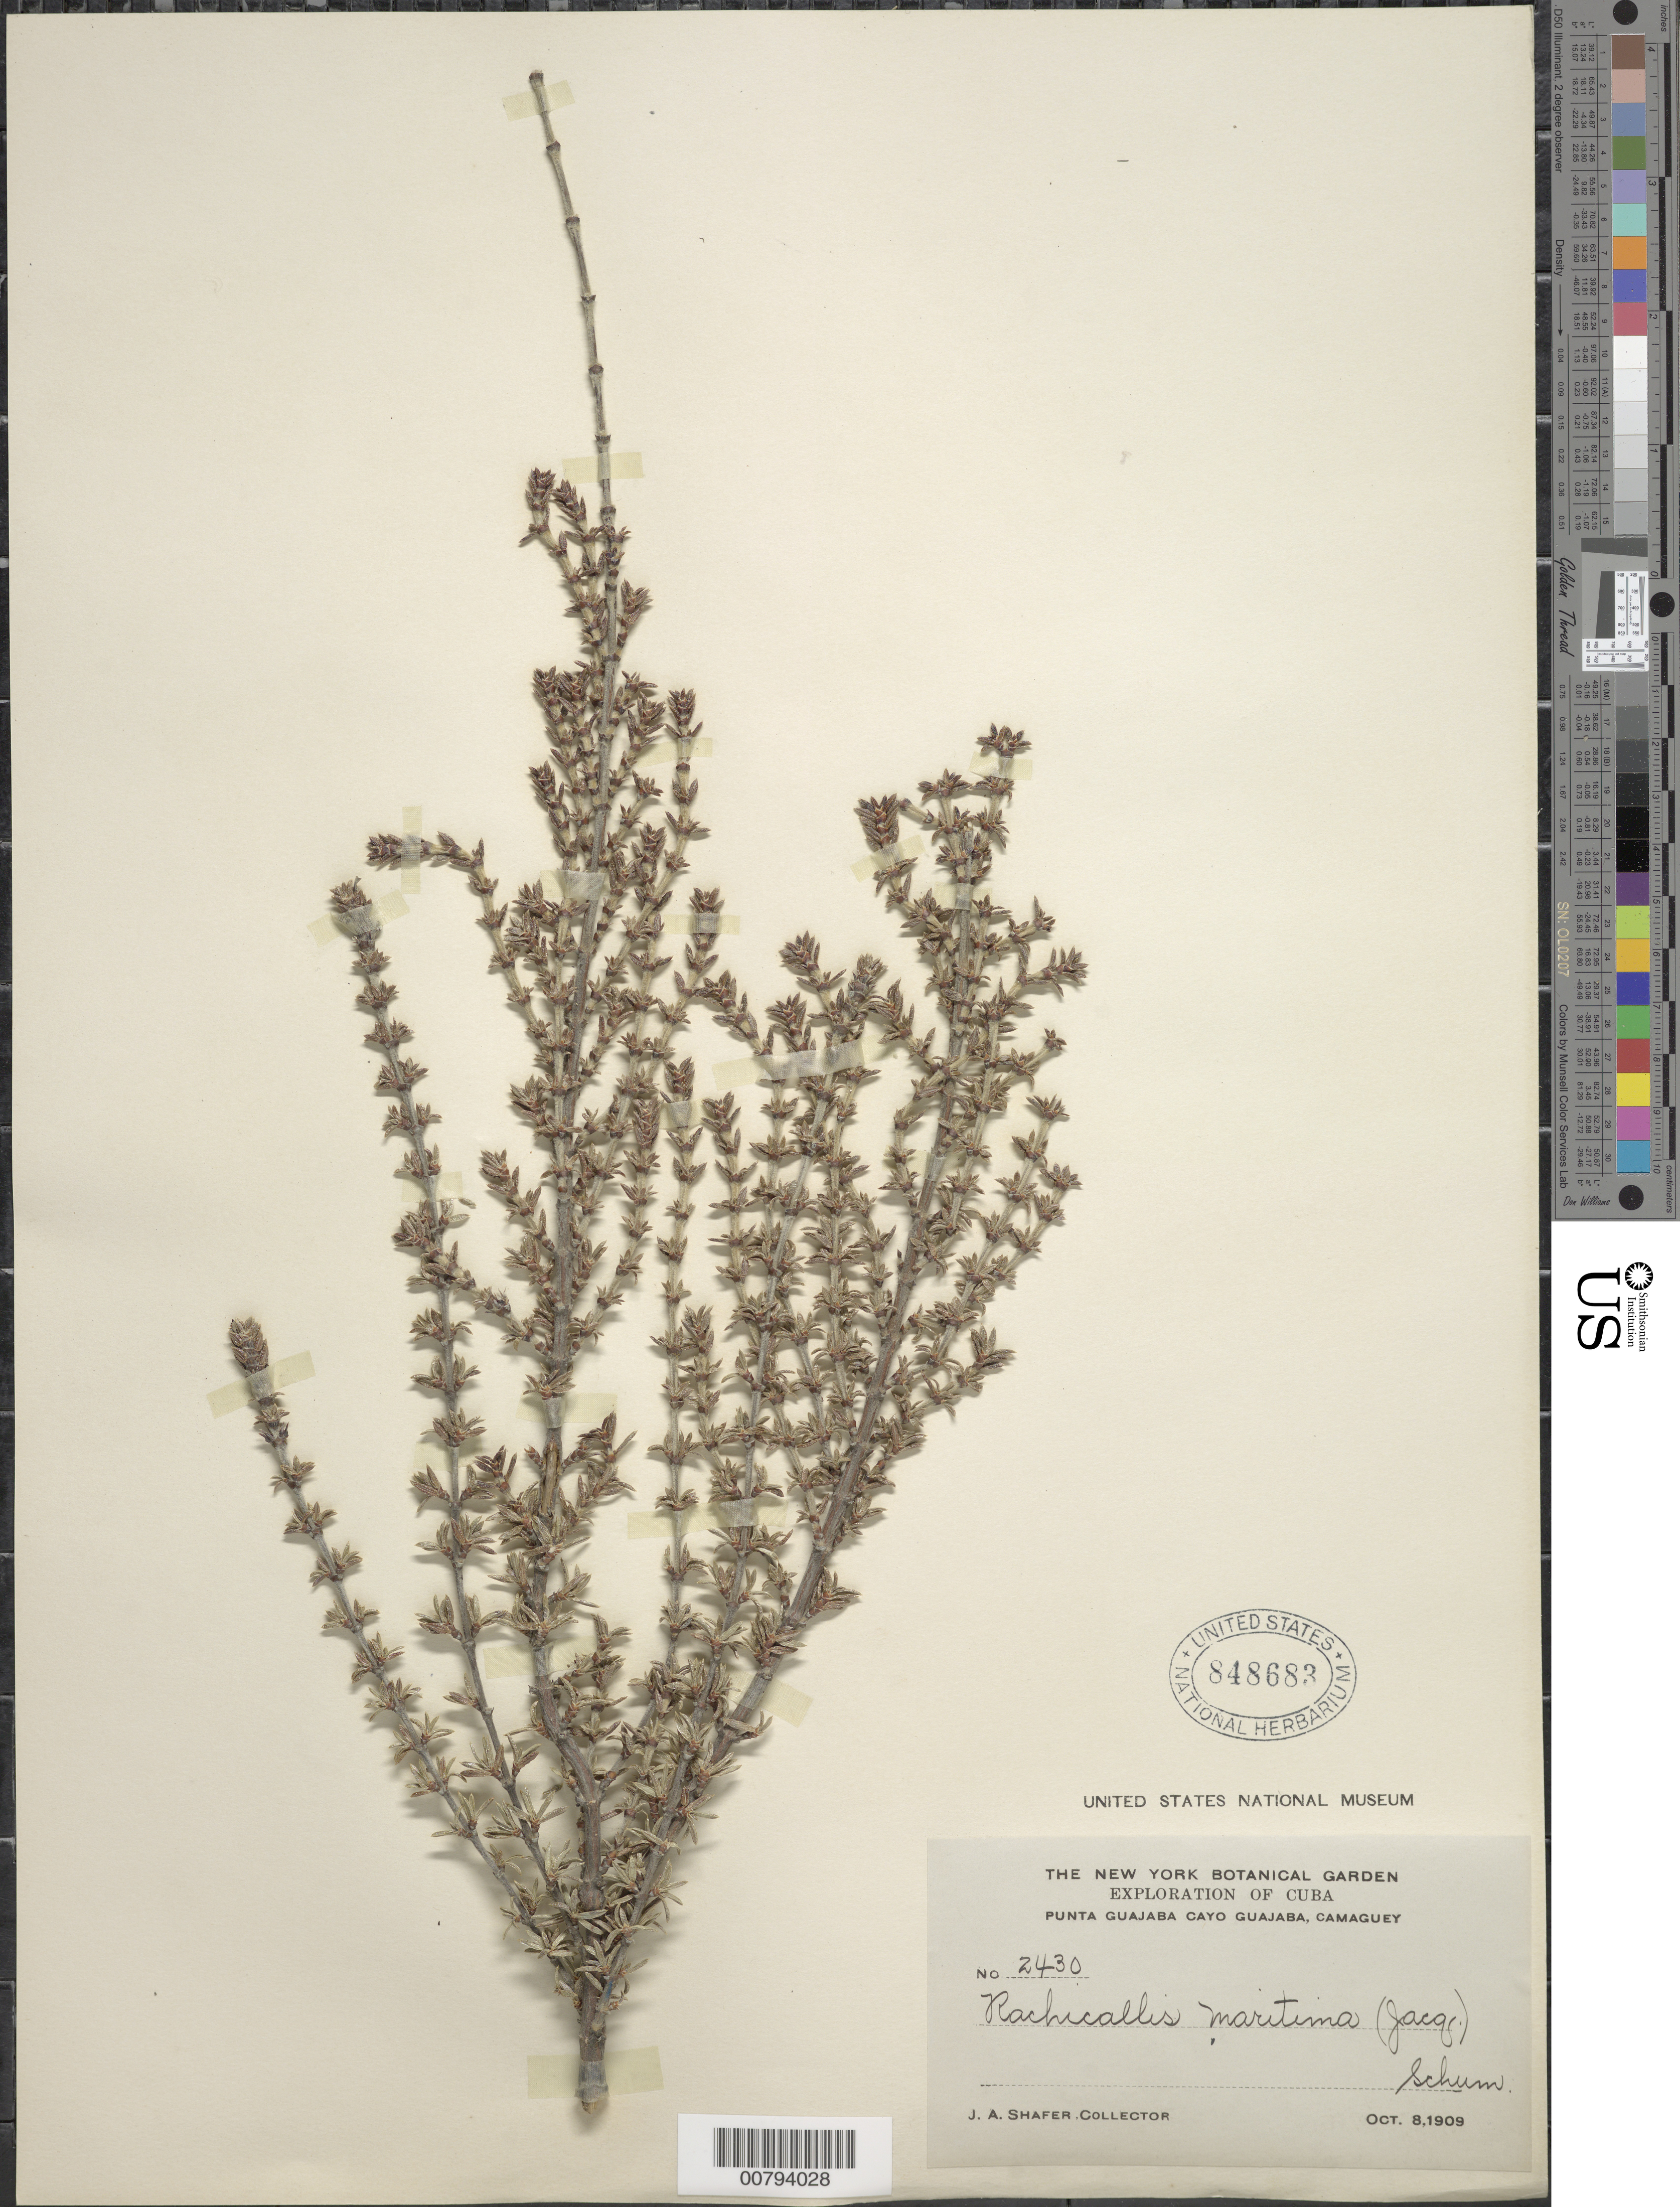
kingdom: Plantae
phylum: Tracheophyta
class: Magnoliopsida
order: Gentianales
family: Rubiaceae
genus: Rachicallis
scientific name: Rachicallis americana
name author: (Jacq.) Hitchc.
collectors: J. A. Shafer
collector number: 2430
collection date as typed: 08 Oct 1909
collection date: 1909-10-08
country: Cuba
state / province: Camaguey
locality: Punta Guajaba Cayo Guajaba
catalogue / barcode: US 848683